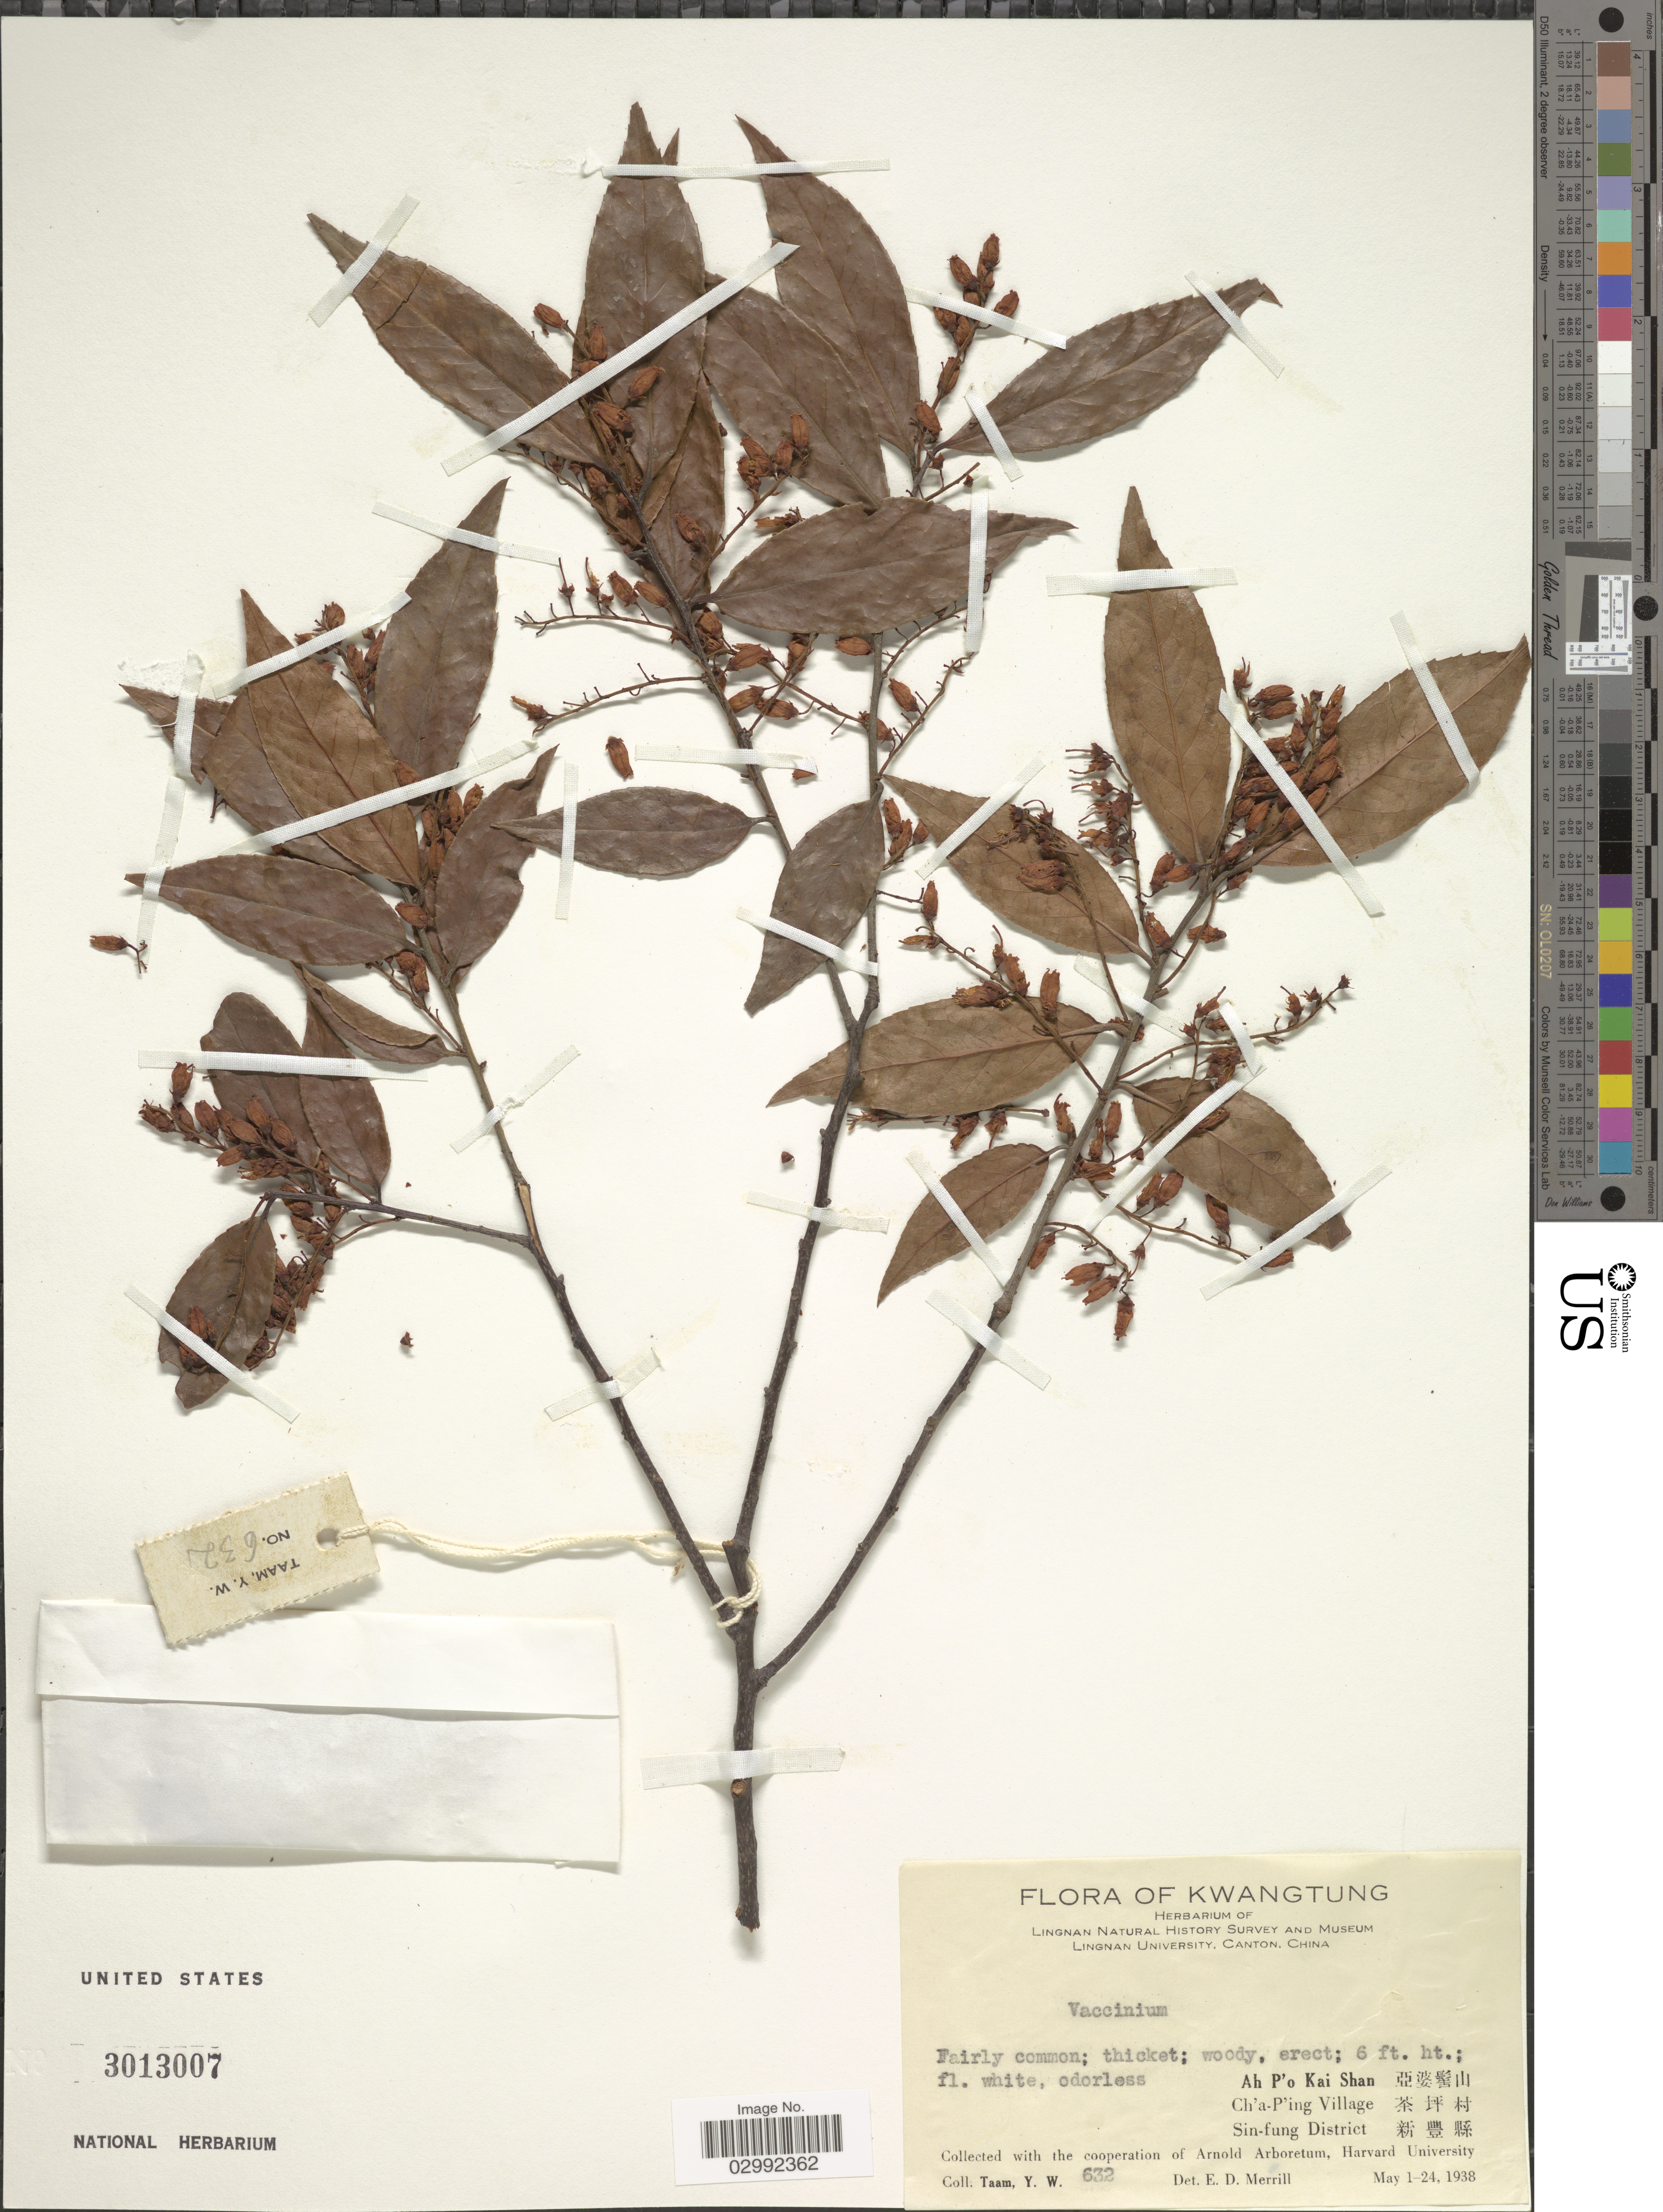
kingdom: Plantae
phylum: Tracheophyta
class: Magnoliopsida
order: Ericales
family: Ericaceae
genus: Vaccinium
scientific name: Vaccinium sp.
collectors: Y. W. Taam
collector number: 632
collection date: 1938-05-01/1938-05-24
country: China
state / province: Guangdong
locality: Kwatung.Ah P'o Kai Shan Ch'a-P'ing Village Sin-fung District .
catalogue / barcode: US 3013007